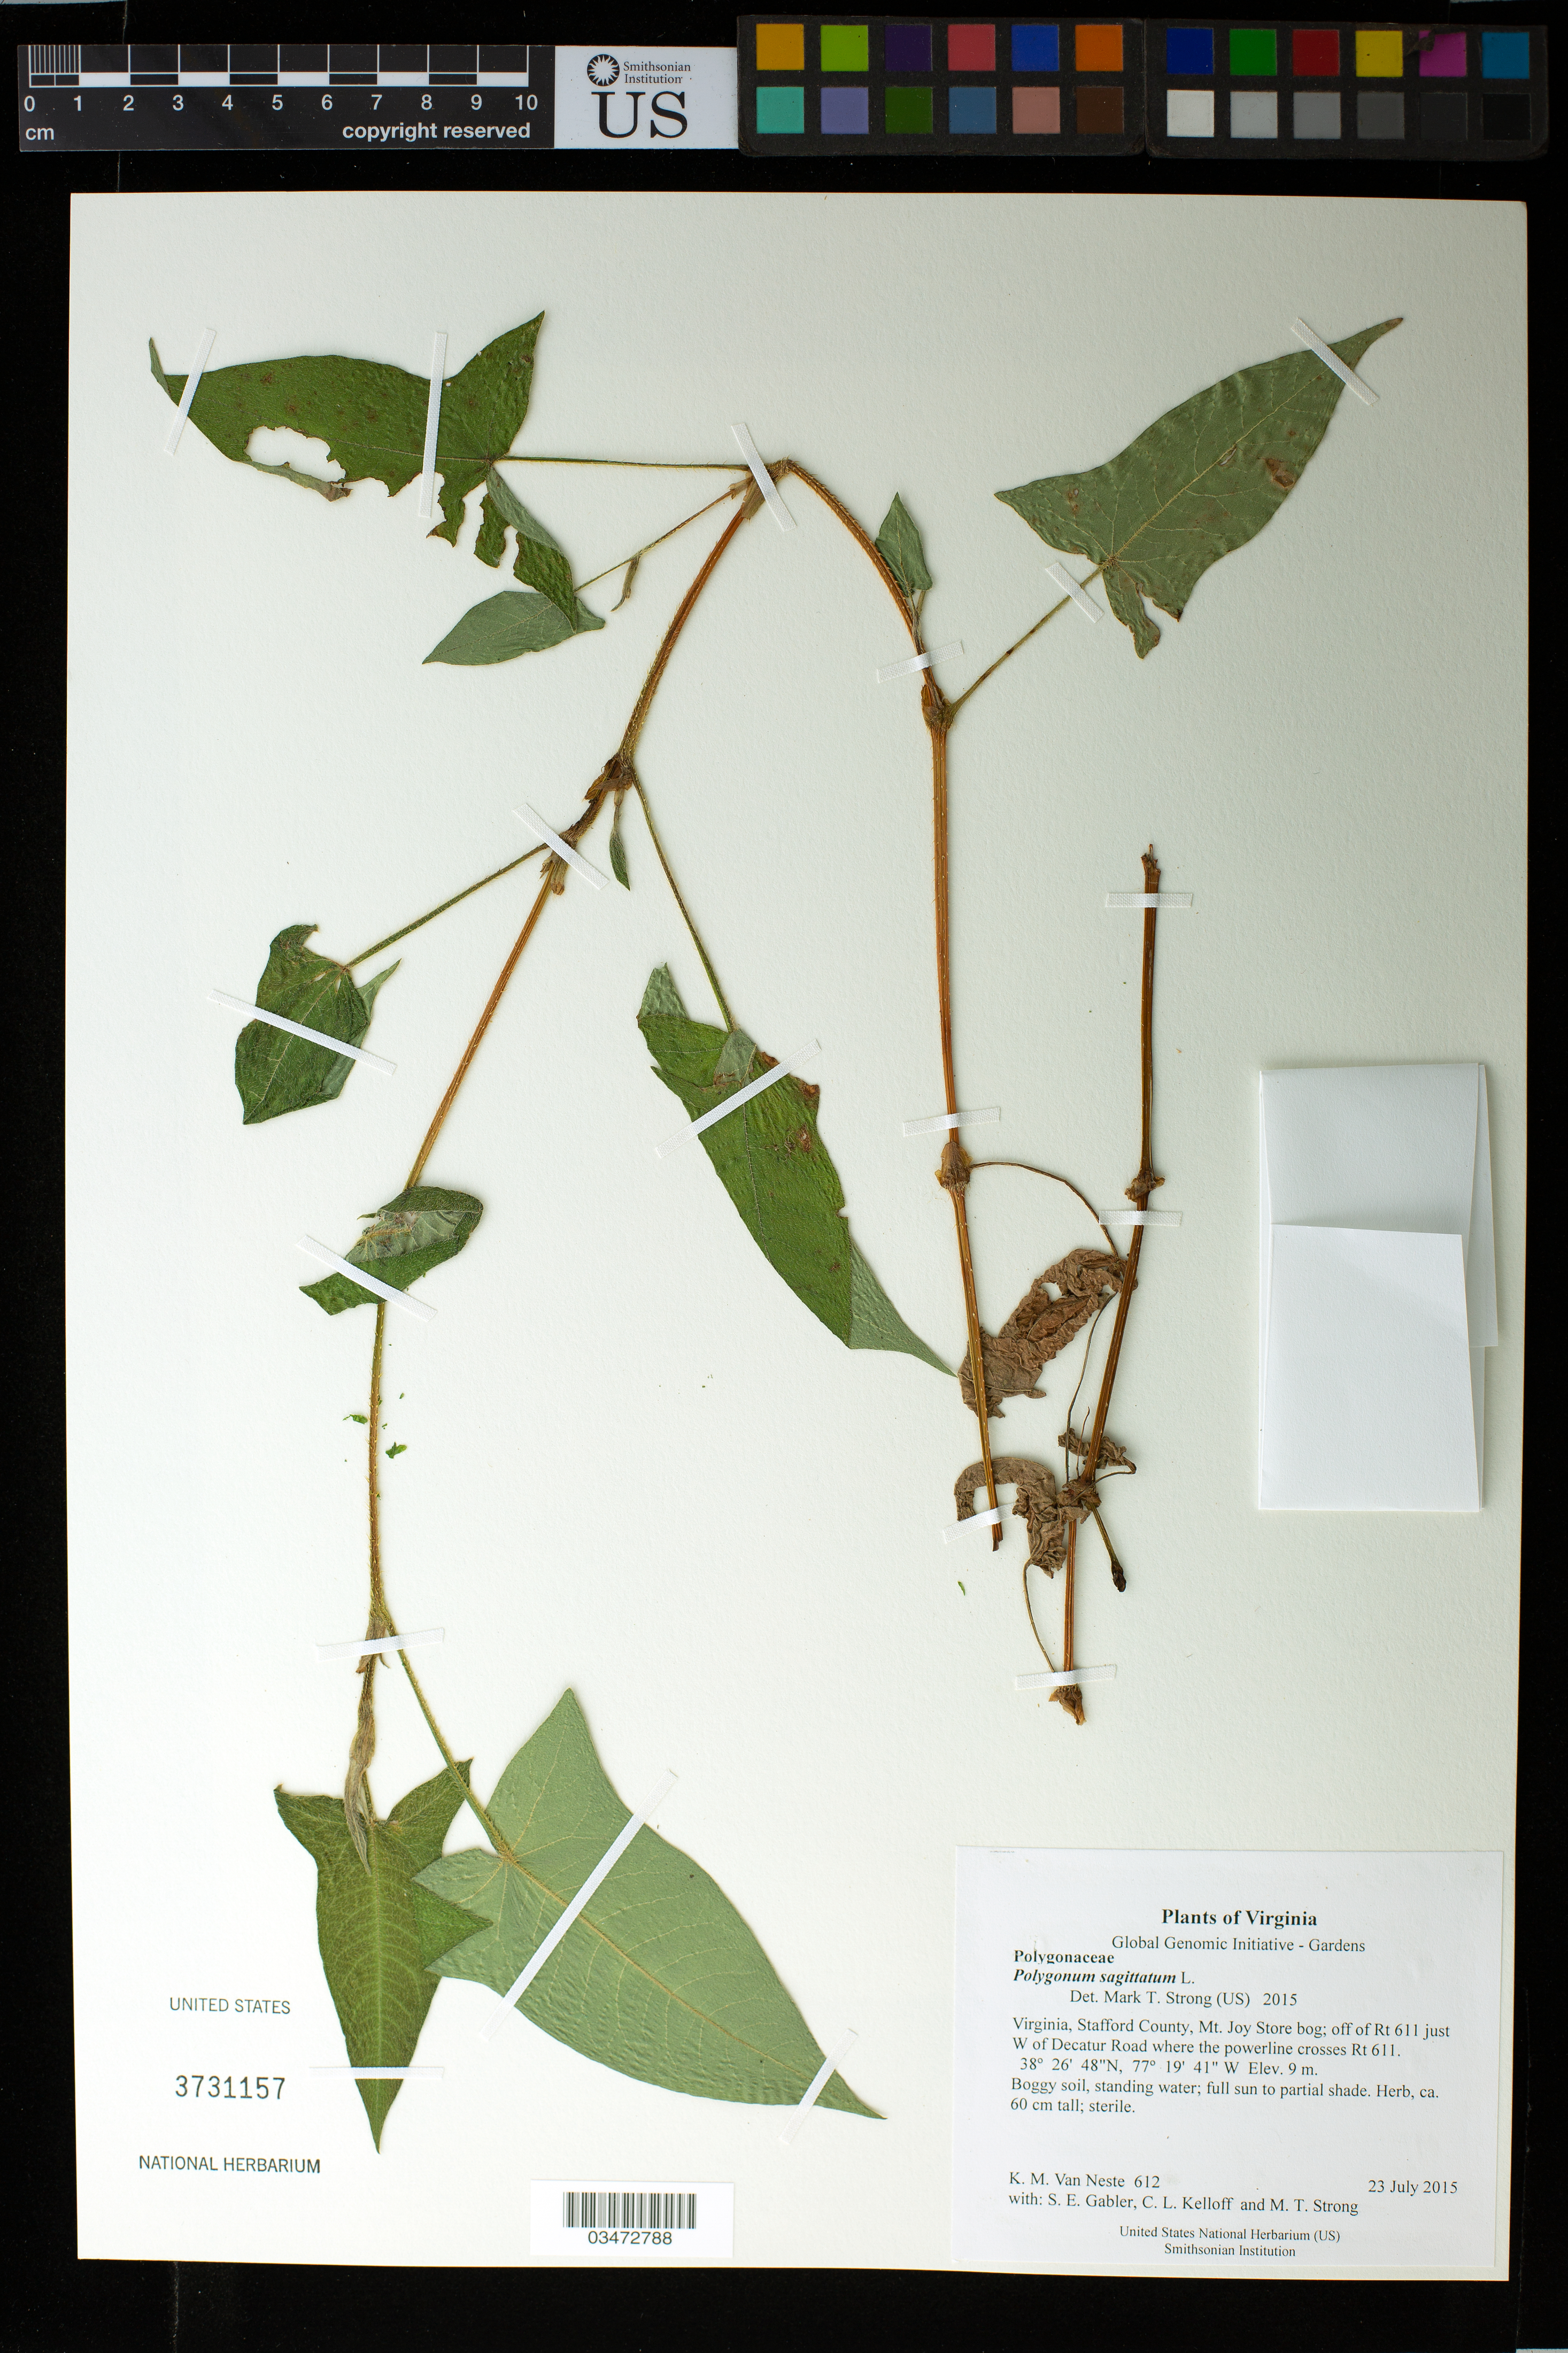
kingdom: Plantae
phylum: Tracheophyta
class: Magnoliopsida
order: Caryophyllales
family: Polygonaceae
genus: Persicaria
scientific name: Persicaria arifolia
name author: (L.) Haraldson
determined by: Atha, D. E.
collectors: K. M. Van Neste, S. E. Gabler, C. L. Kelloff & M. T. Strong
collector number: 612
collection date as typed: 23 July 2015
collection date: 2015-07-23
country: United States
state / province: Virginia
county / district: Stafford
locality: Mt. Joy Store bog; off of Rt 611 just W of Decatur Road where the powerline crosses Rt 611.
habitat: Boggy soil, standing water; full sun to partial shade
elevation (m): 9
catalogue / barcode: US 3731157